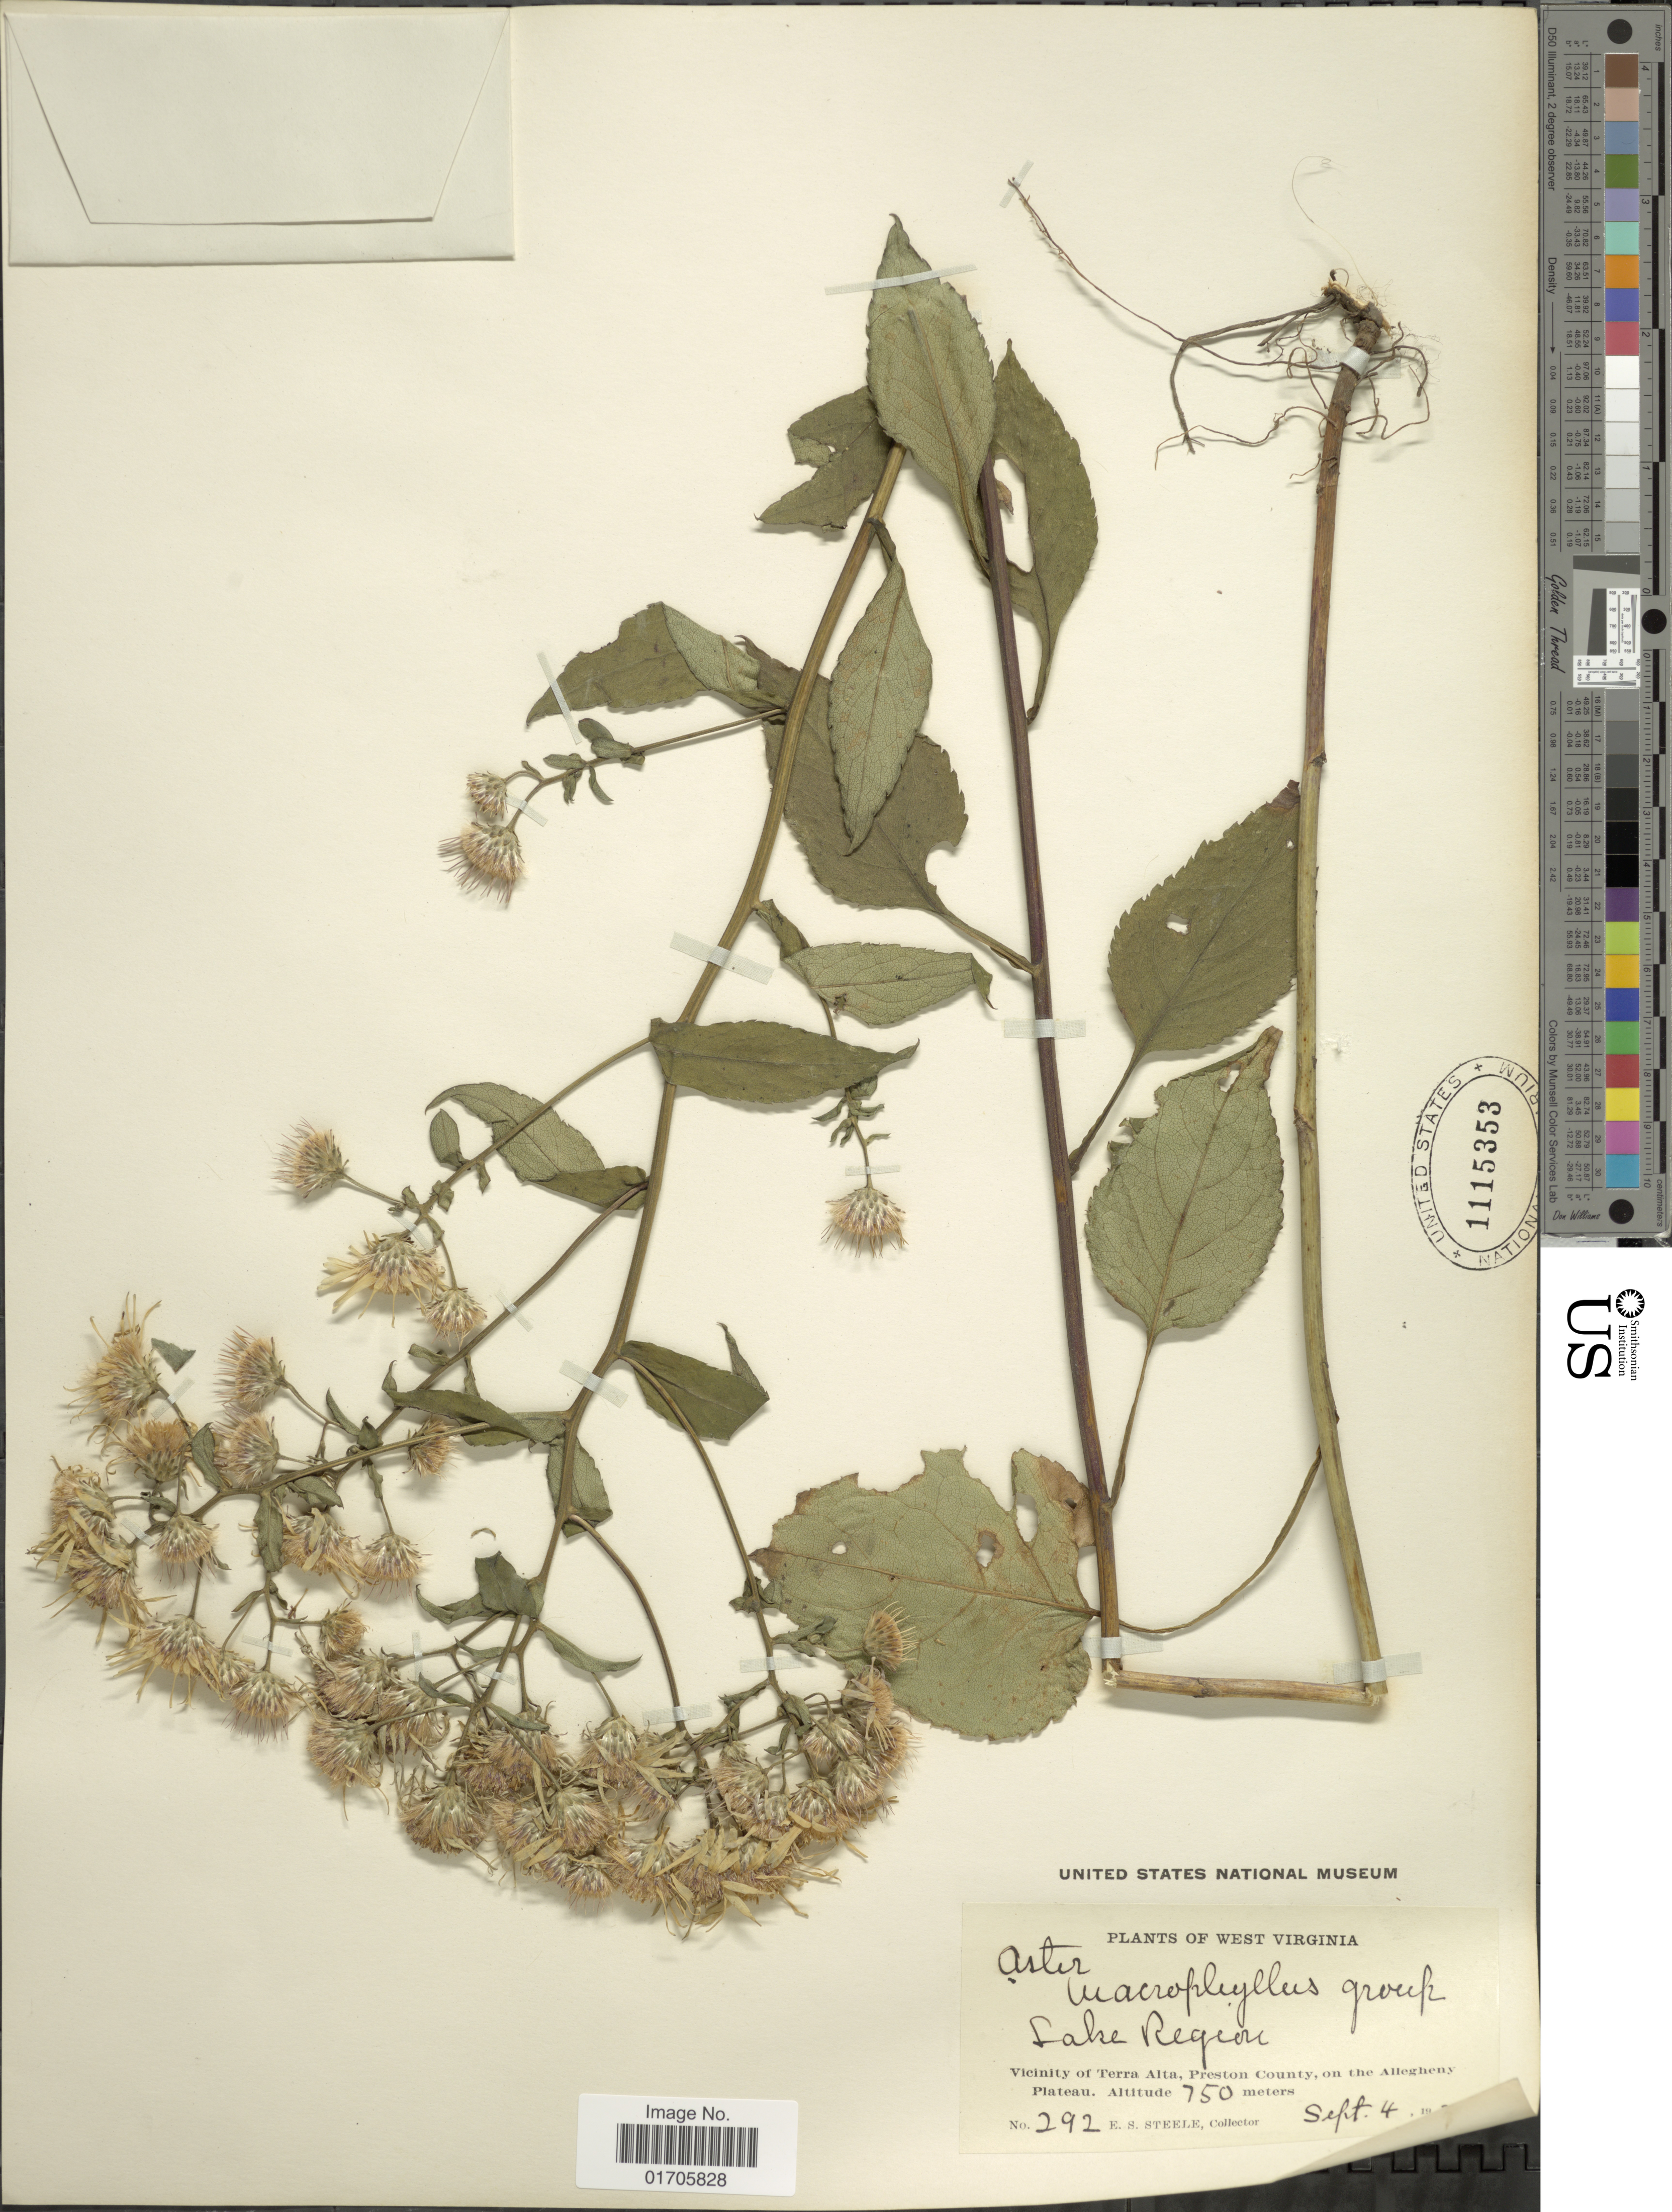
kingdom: Plantae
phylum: Tracheophyta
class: Magnoliopsida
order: Asterales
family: Asteraceae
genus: Eurybia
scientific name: Eurybia macrophylla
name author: (L.) Cass.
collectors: E. Steele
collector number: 292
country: United States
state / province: West Virginia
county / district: Preston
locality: Lake Region. Vicinity of Terra Alta, Preston County, on the Allegheny Plateau.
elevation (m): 750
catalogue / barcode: US 1115353